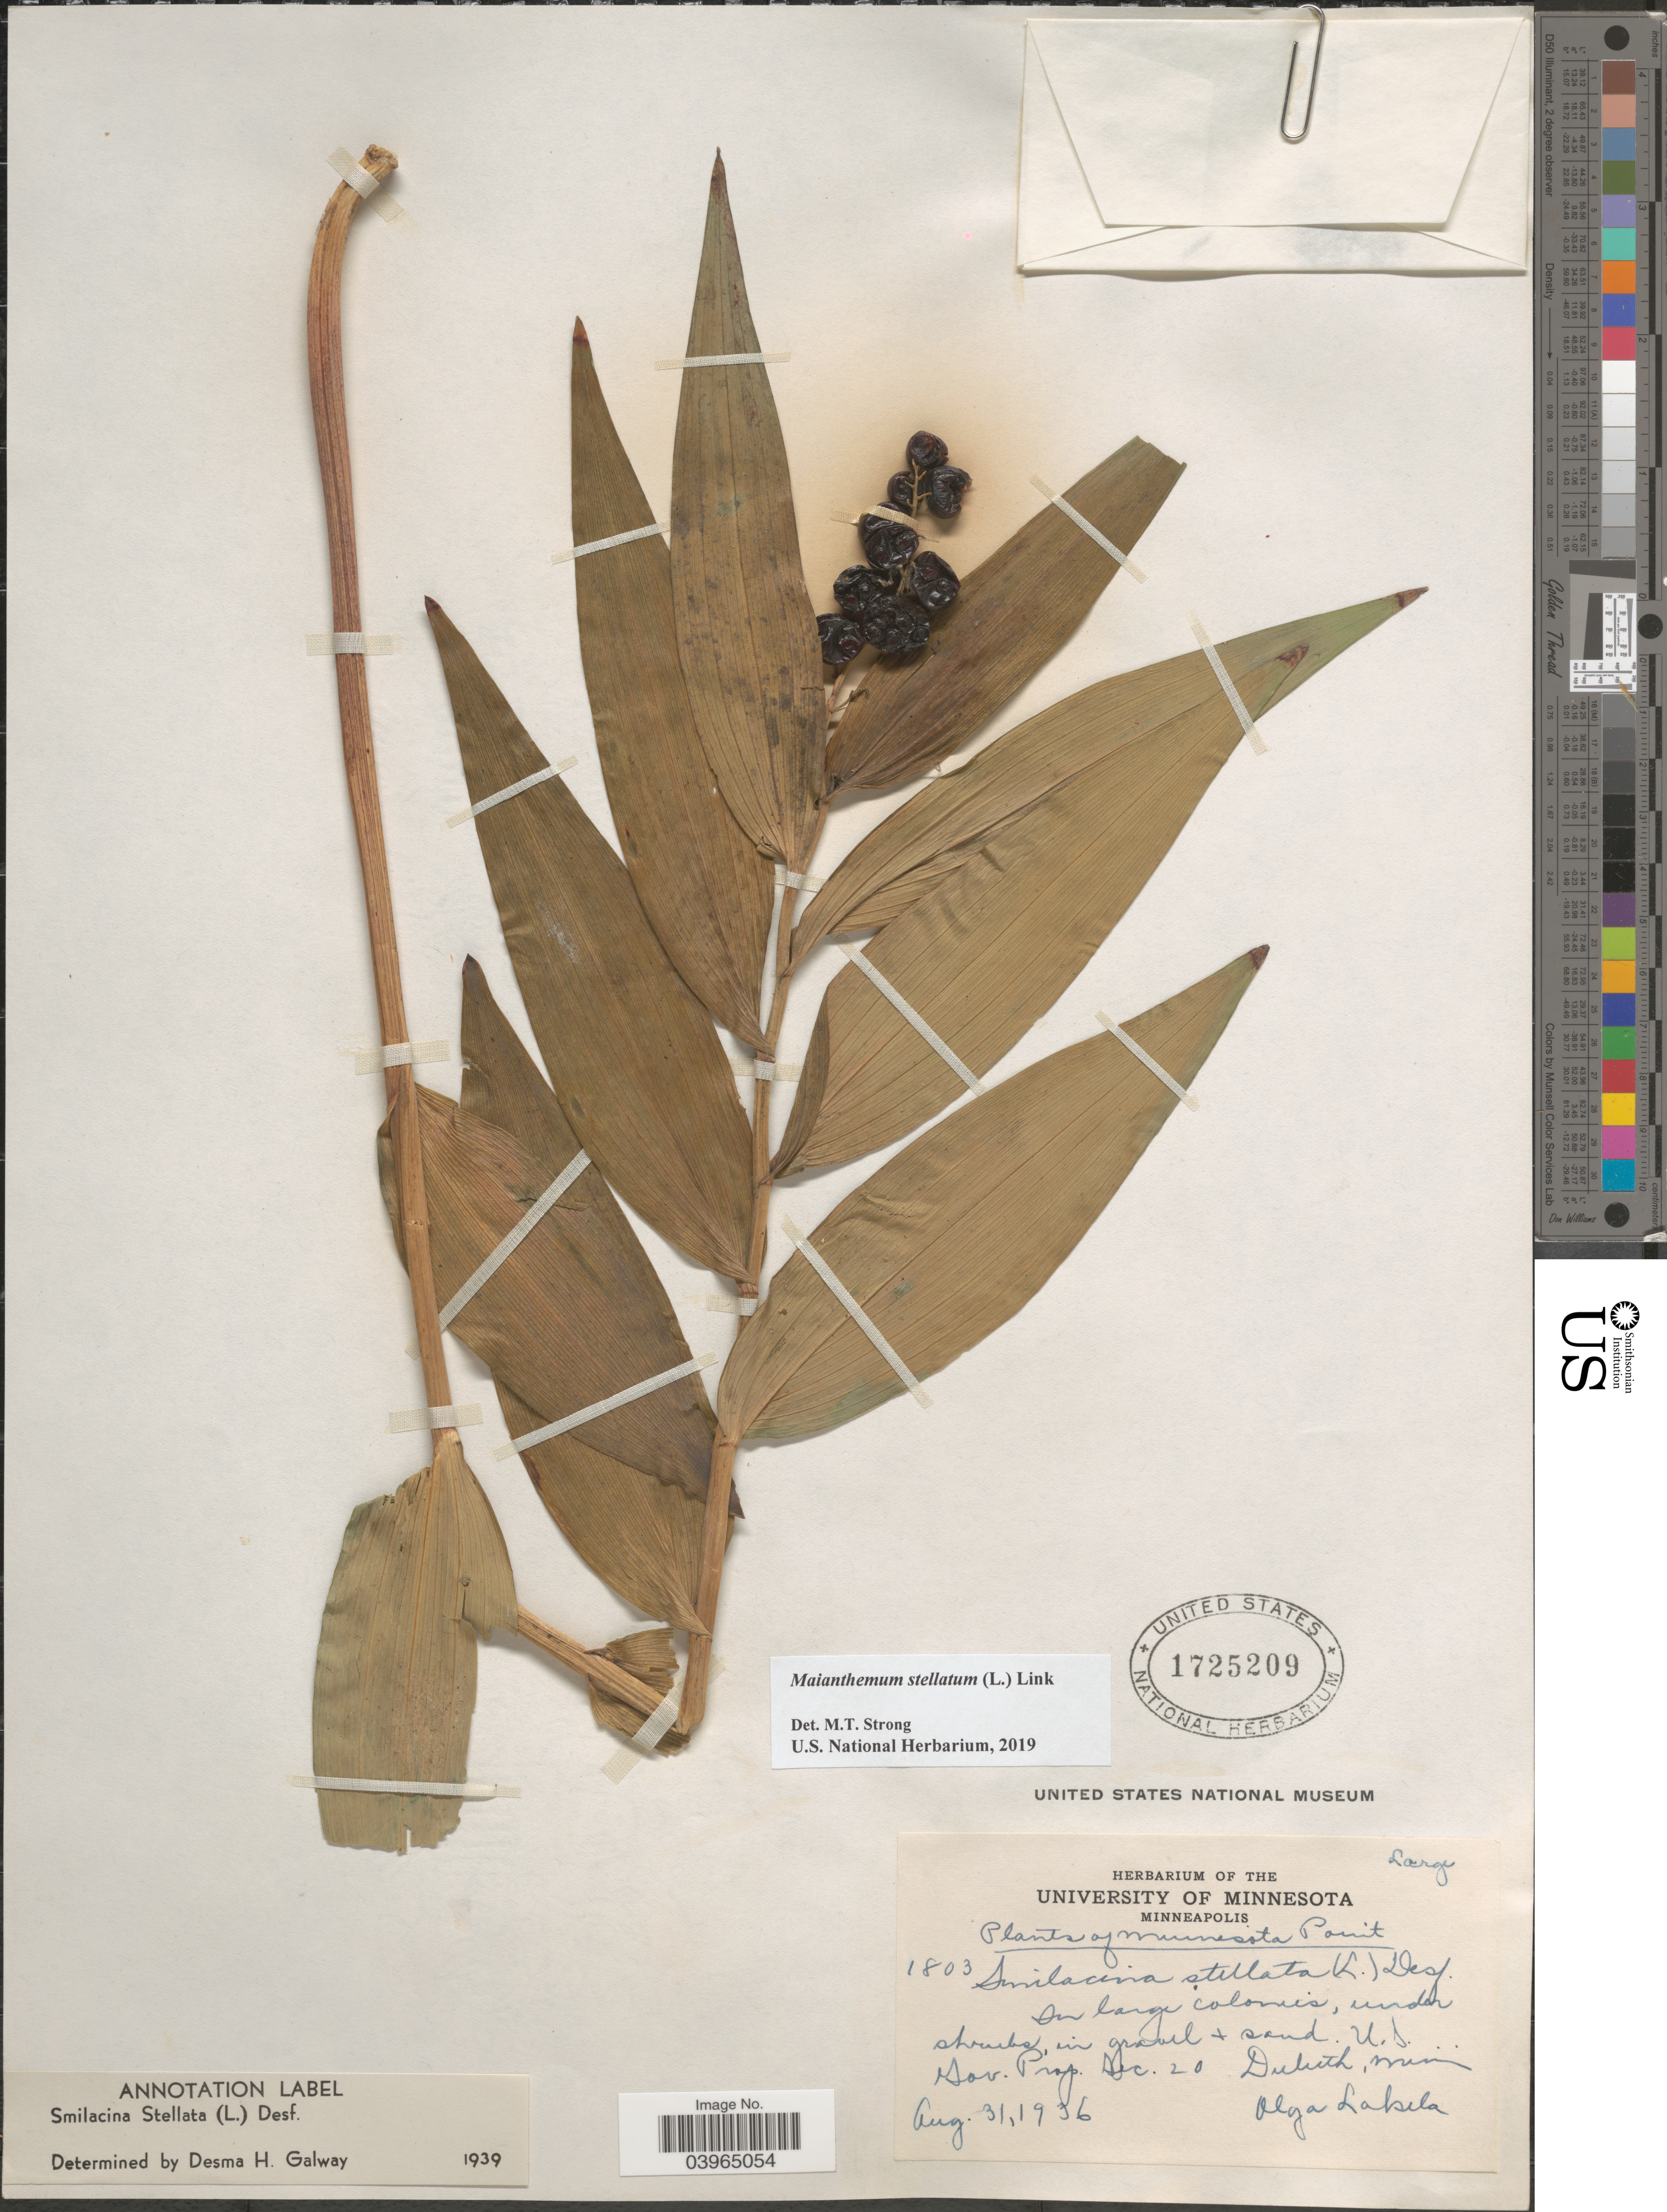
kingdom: Plantae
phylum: Tracheophyta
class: Liliopsida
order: Asparagales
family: Asparagaceae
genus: Maianthemum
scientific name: Maianthemum stellatum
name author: (L.) Link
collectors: O. K. Lakela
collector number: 1803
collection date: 1936-08-31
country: United States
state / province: Minnesota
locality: Minnesota Point. In large colonies, under shrubs, in gravel & sand. U.S. Gov. Prop. Sec. 20. Duluth.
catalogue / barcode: US 1725209